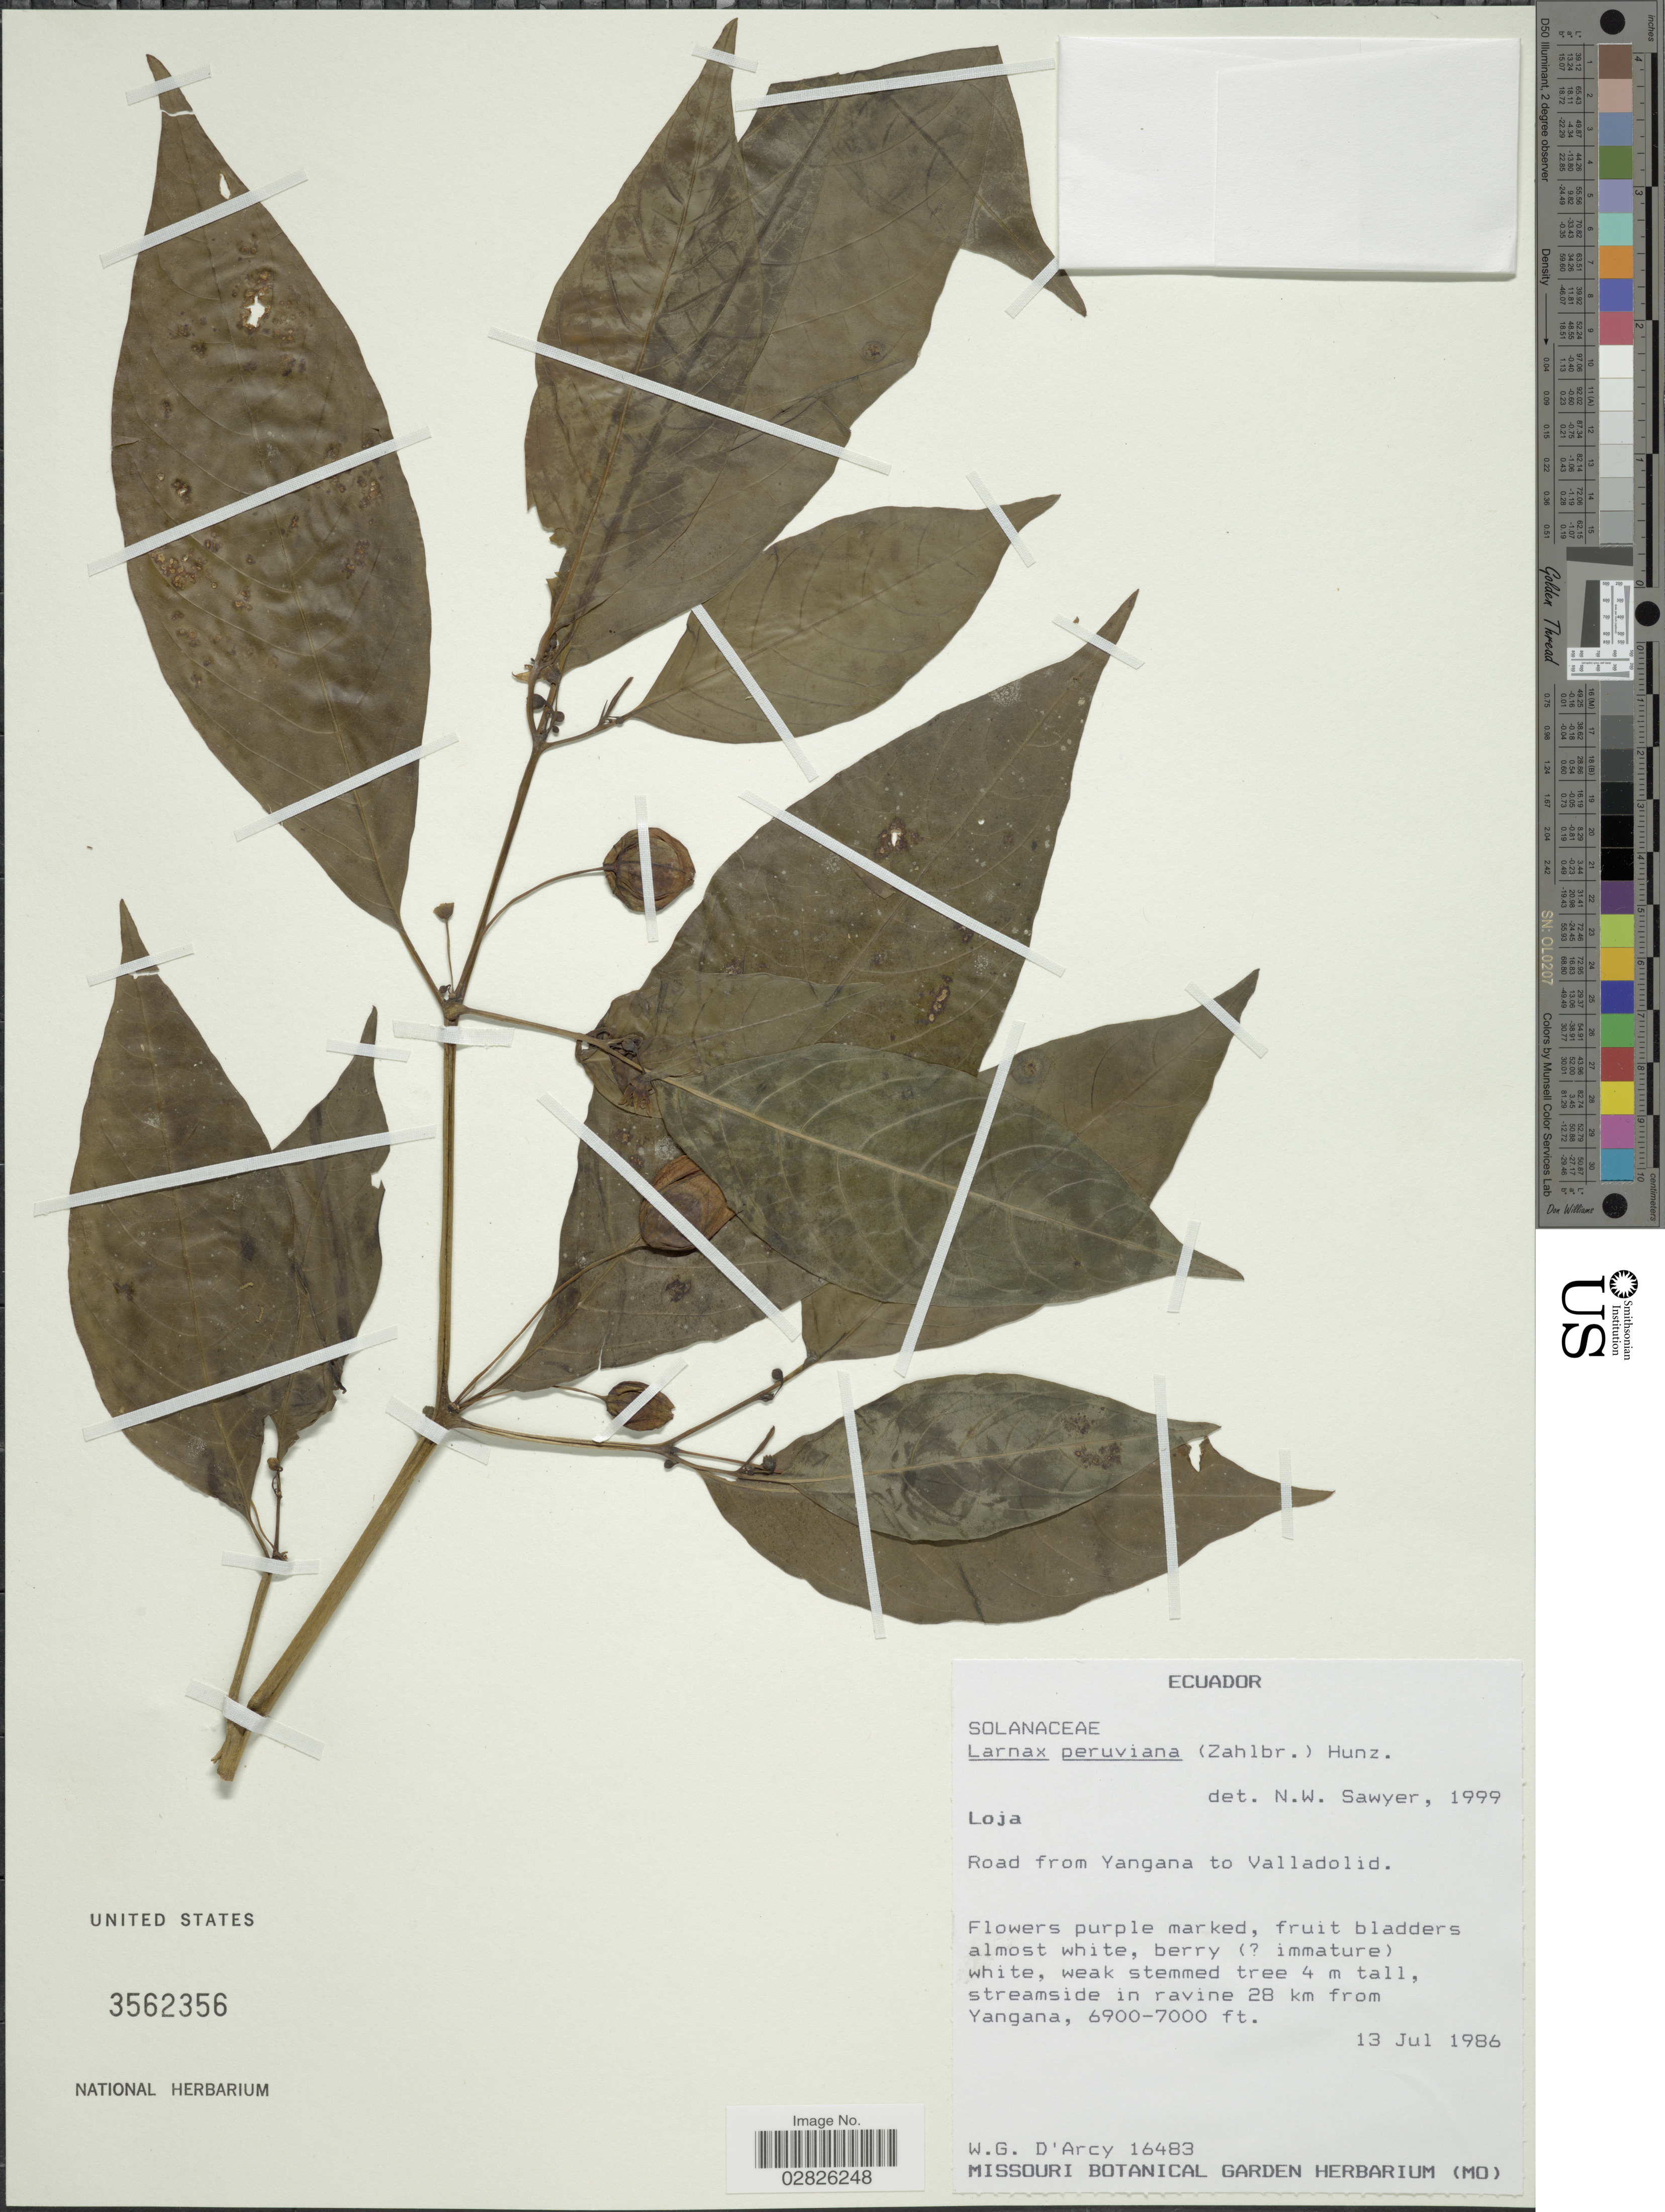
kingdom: Plantae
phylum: Tracheophyta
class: Magnoliopsida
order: Solanales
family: Solanaceae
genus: Larnax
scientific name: Larnax peruviana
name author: (Zahlbr.) Hunz.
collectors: W. G. D'Arcy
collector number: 16483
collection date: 1986-07-13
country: Ecuador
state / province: Loja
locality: Road from Yangana to Valladolid, streamside in ravine 28 km from Yangana.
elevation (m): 2103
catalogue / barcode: US 2562356